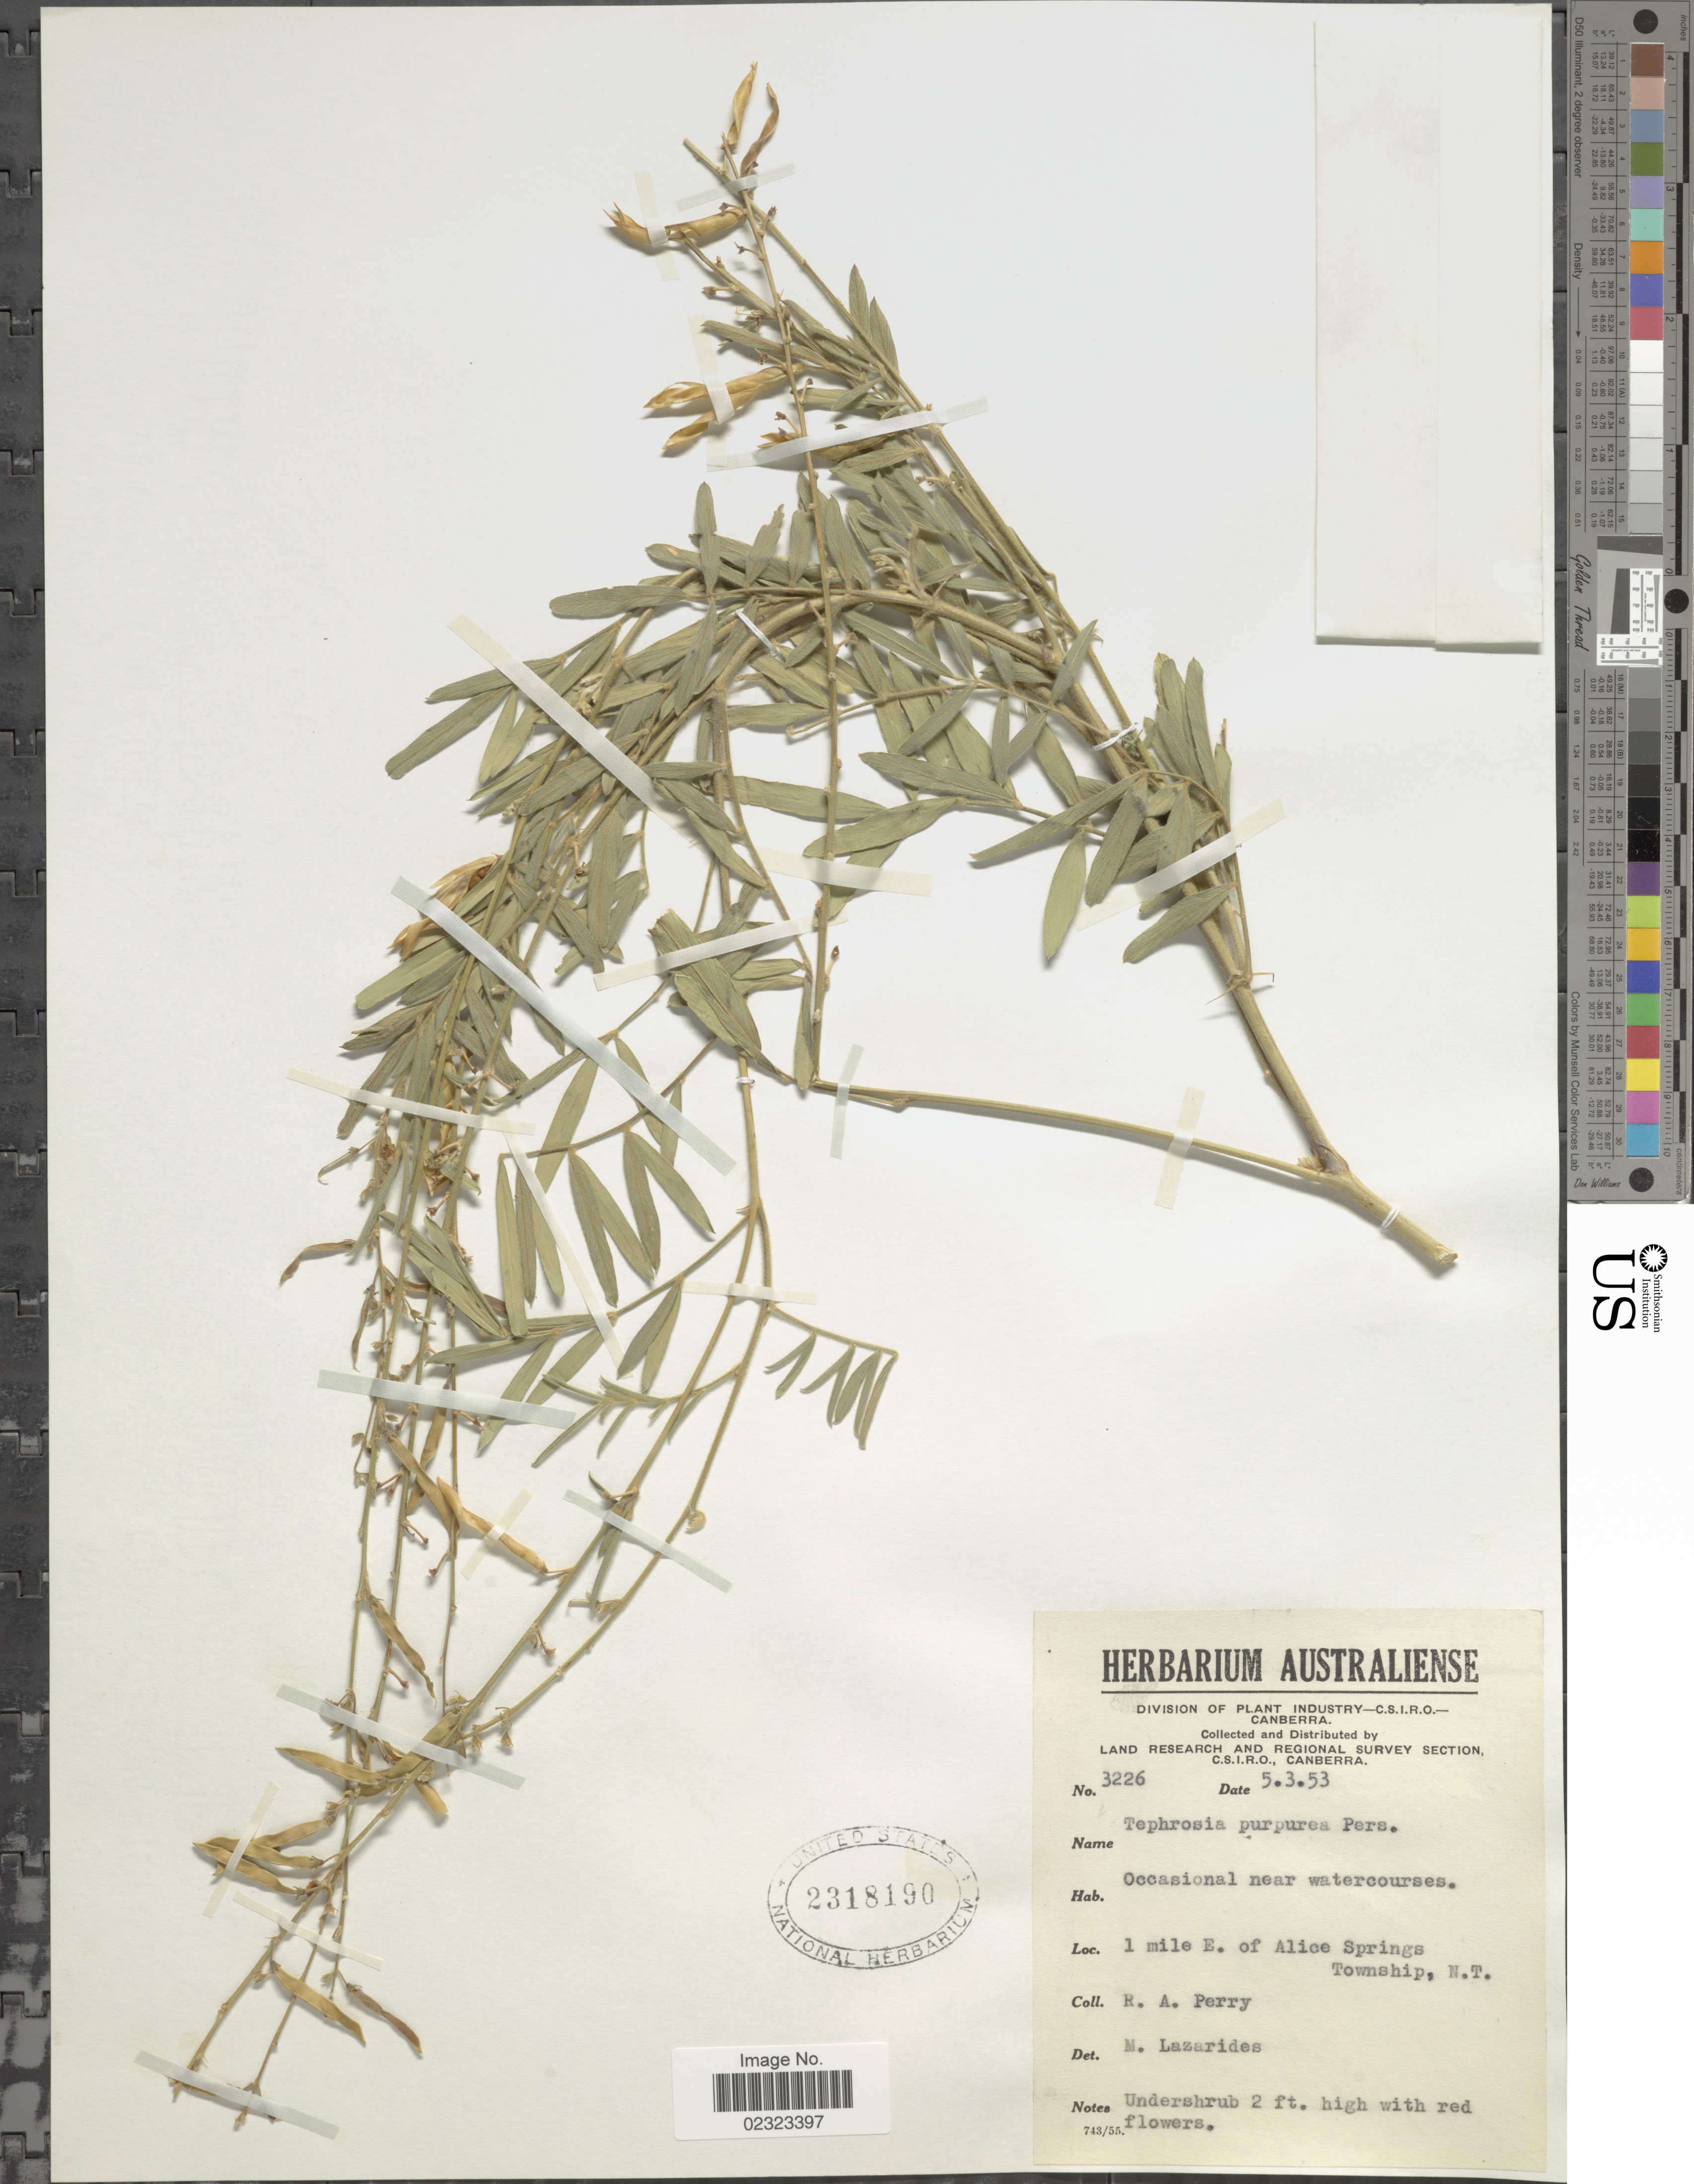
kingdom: Plantae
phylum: Tracheophyta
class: Magnoliopsida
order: Fabales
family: Fabaceae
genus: Tephrosia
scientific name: Tephrosia purpurea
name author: (L.) Pers.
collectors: Perry, R. A.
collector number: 3226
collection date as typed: Transcribed d/m/y: 5/3/53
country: Australia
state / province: Northern Territory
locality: Occasional near watercourses, 1 mile E. of Alice Springs Township.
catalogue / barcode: US 2318190